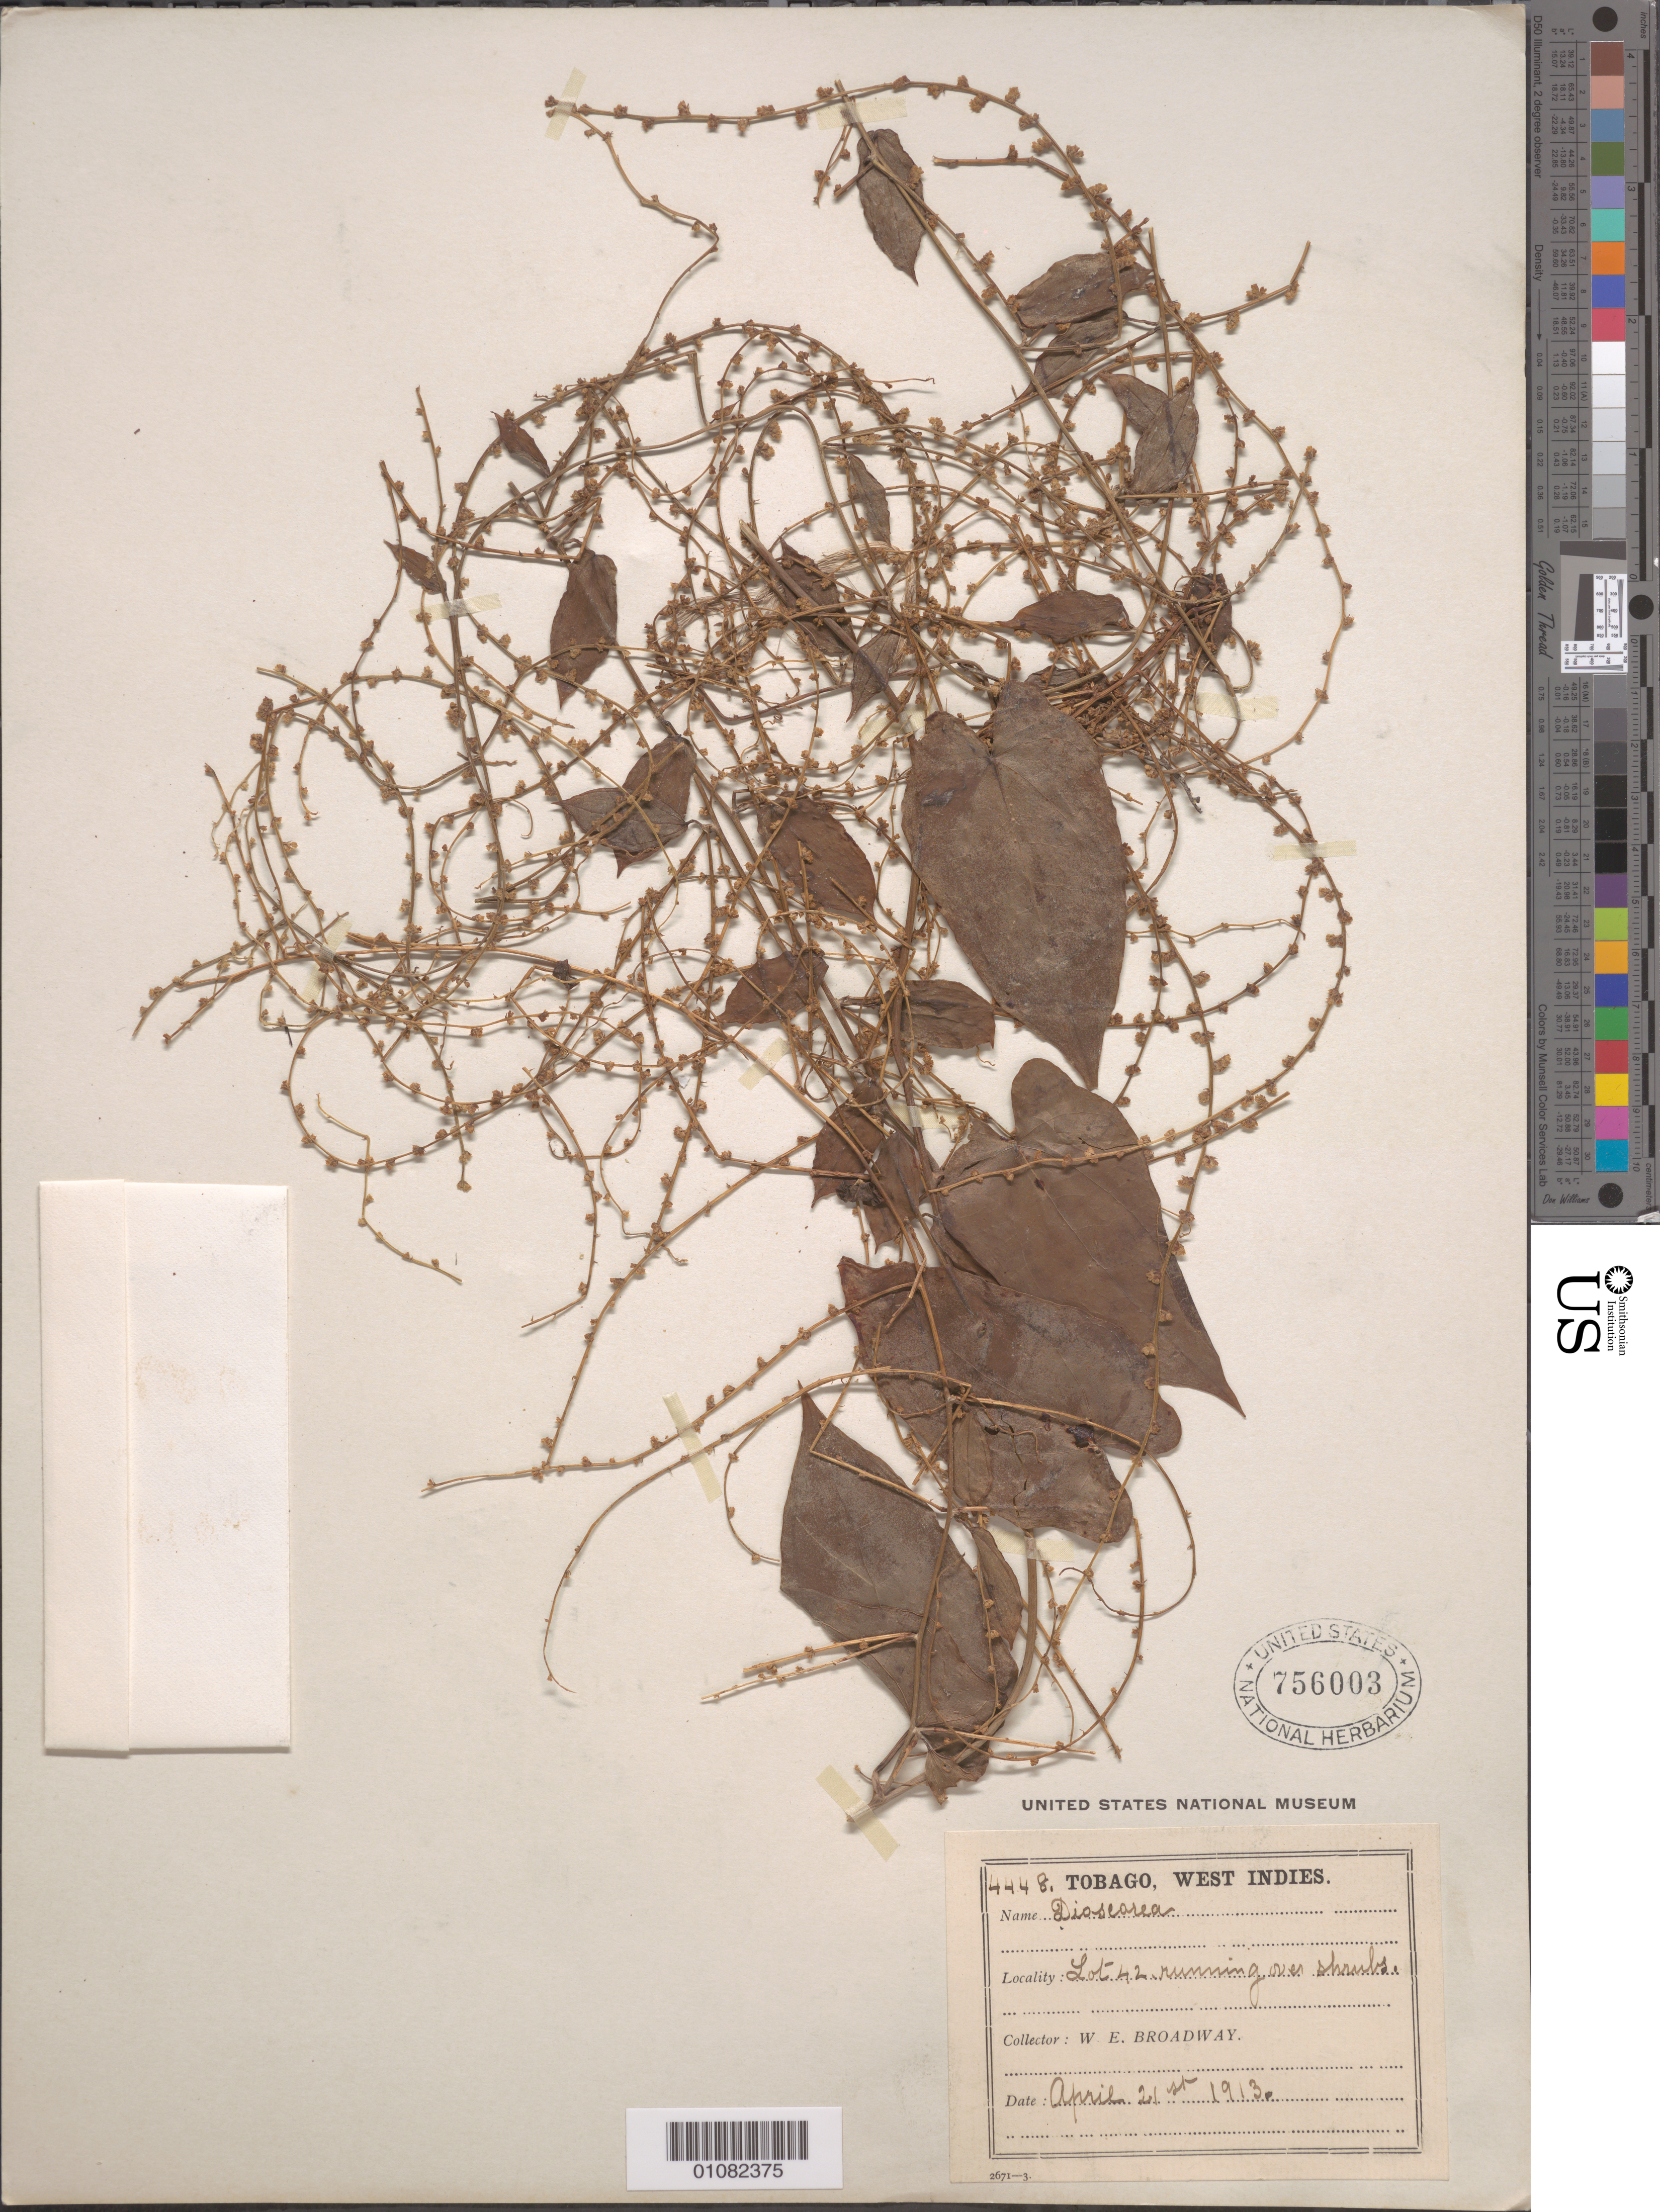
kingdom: Plantae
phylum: Tracheophyta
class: Liliopsida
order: Dioscoreales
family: Dioscoreaceae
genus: Dioscorea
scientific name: Dioscorea sp.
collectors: W. E. Broadway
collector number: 4448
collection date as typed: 21 Apr 1913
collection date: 1913-04-21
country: Trinidad and Tobago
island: Tobago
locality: Lot 42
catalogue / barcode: US 756003